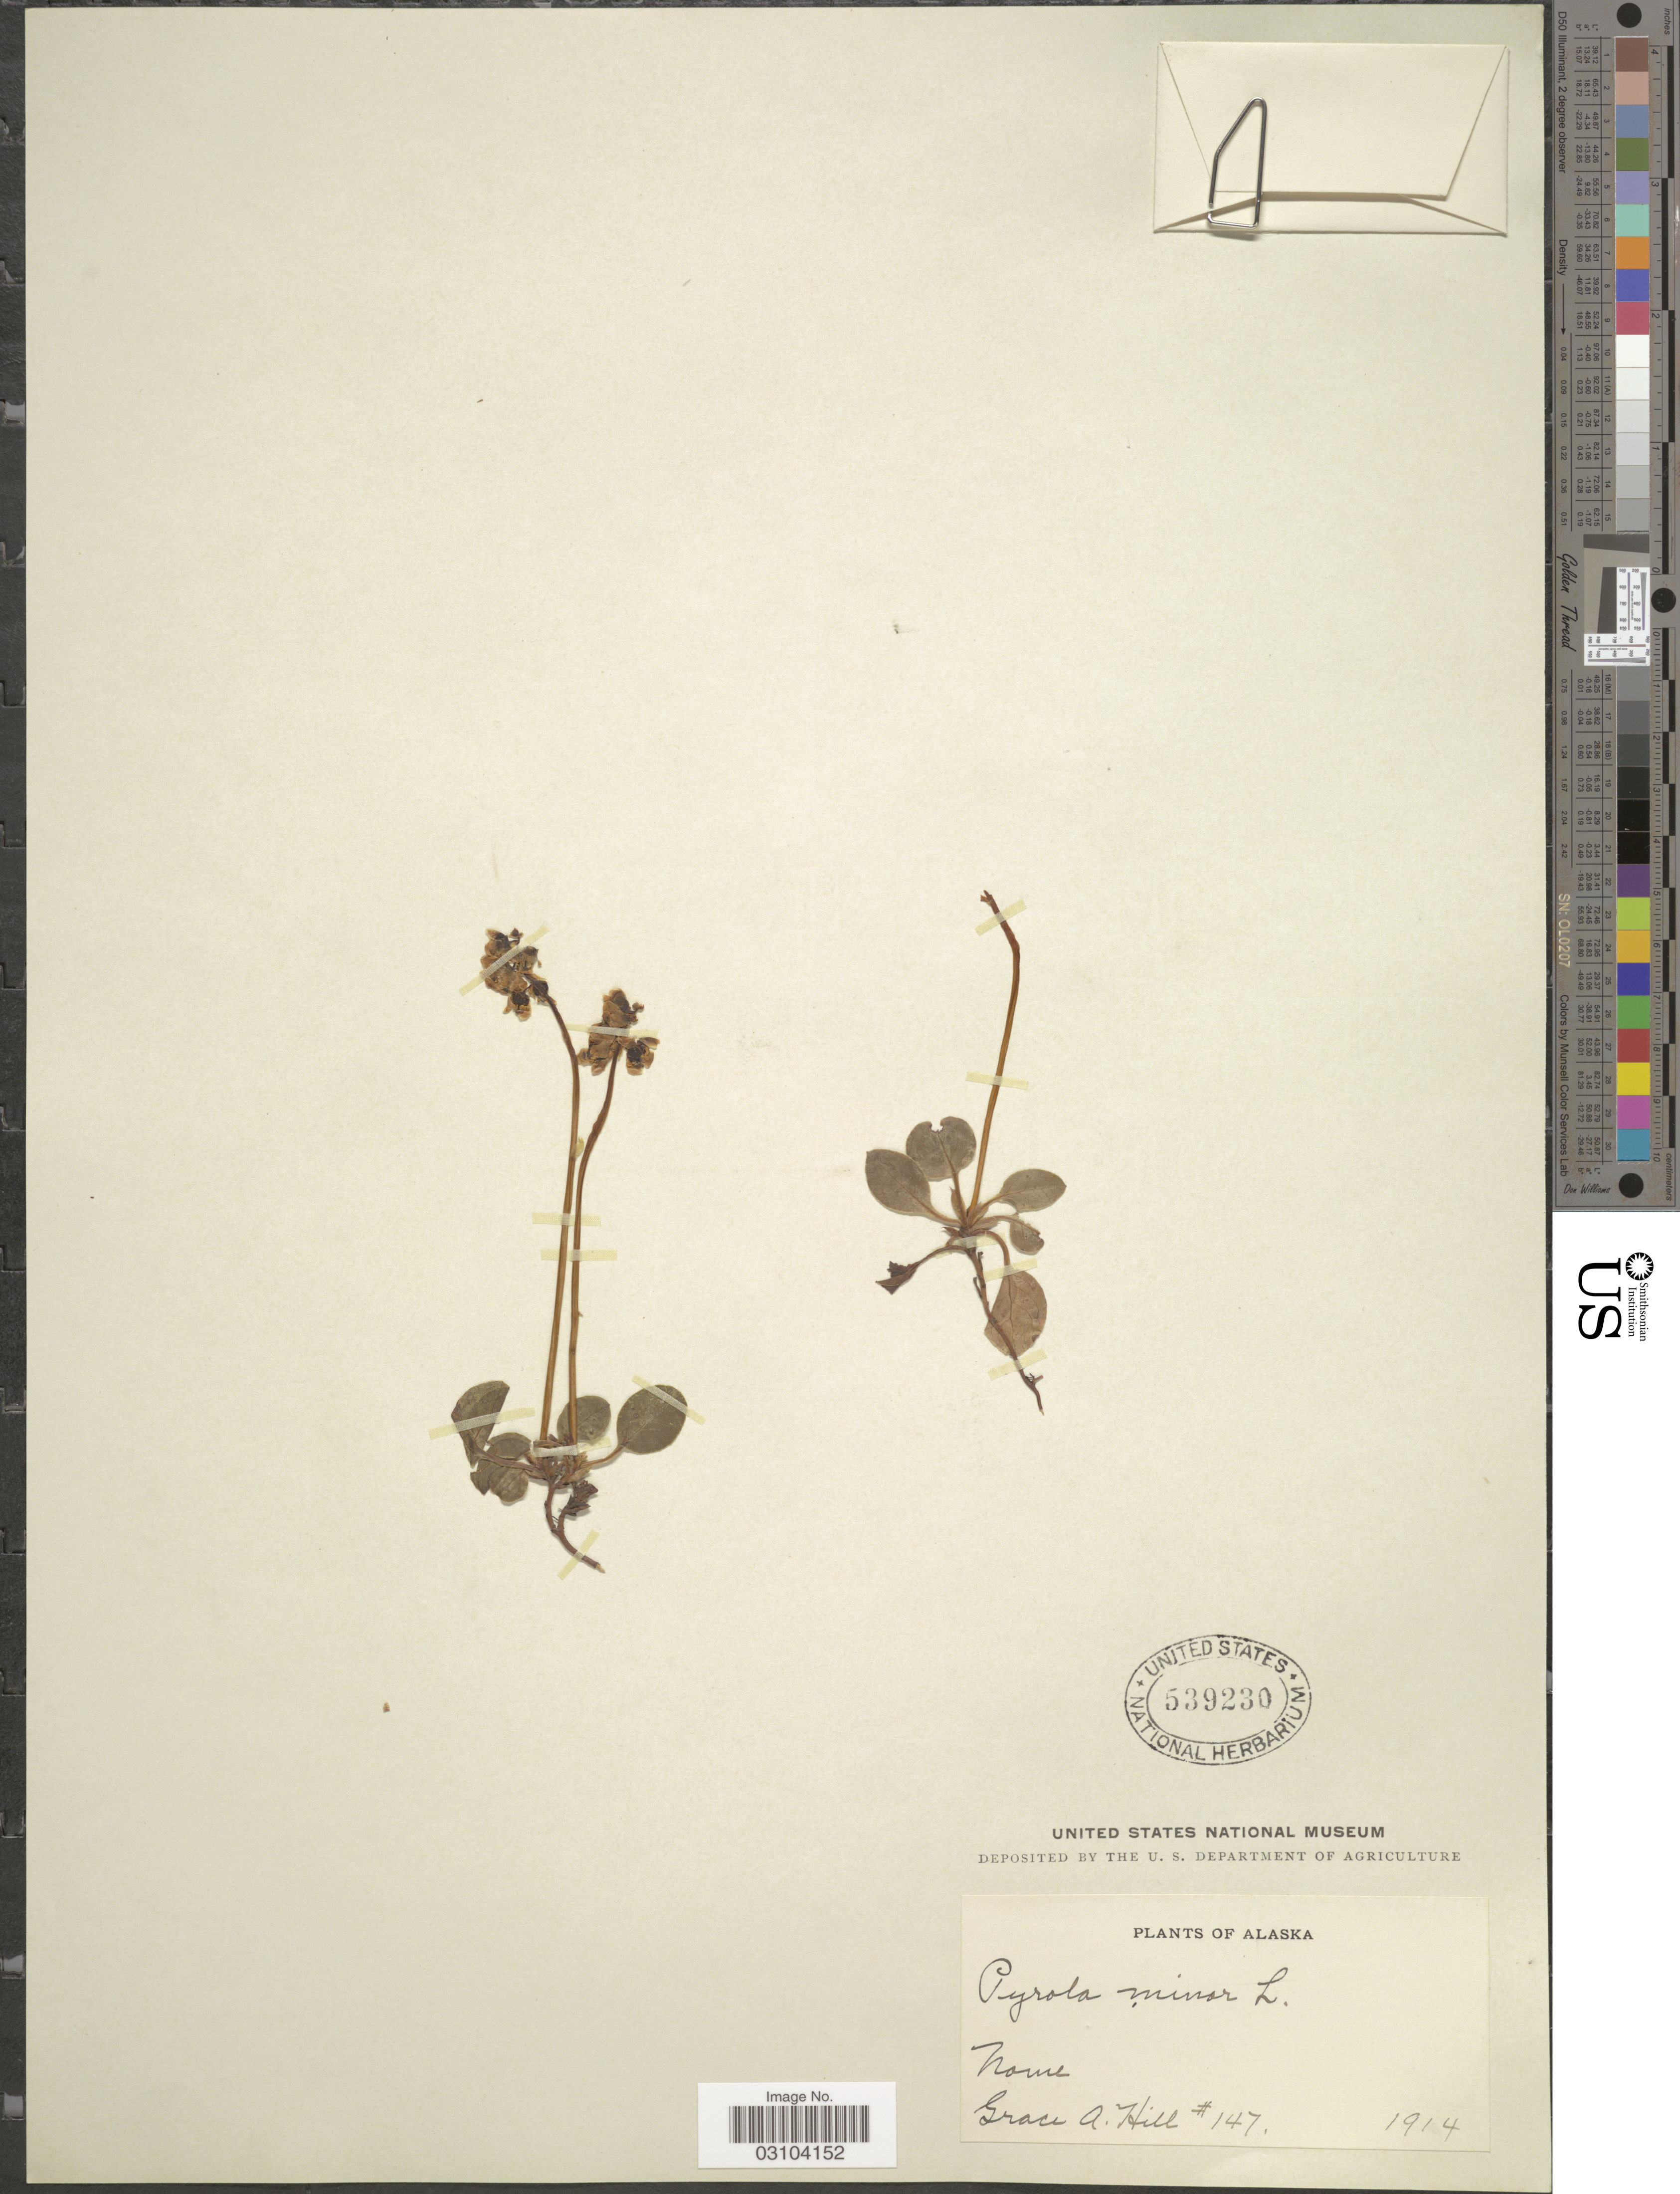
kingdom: Plantae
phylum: Tracheophyta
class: Magnoliopsida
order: Ericales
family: Ericaceae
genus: Pyrola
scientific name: Pyrola minor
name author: L.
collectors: G. A. Hill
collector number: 147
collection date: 1914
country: United States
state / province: Alaska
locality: Nome.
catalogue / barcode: US 538230